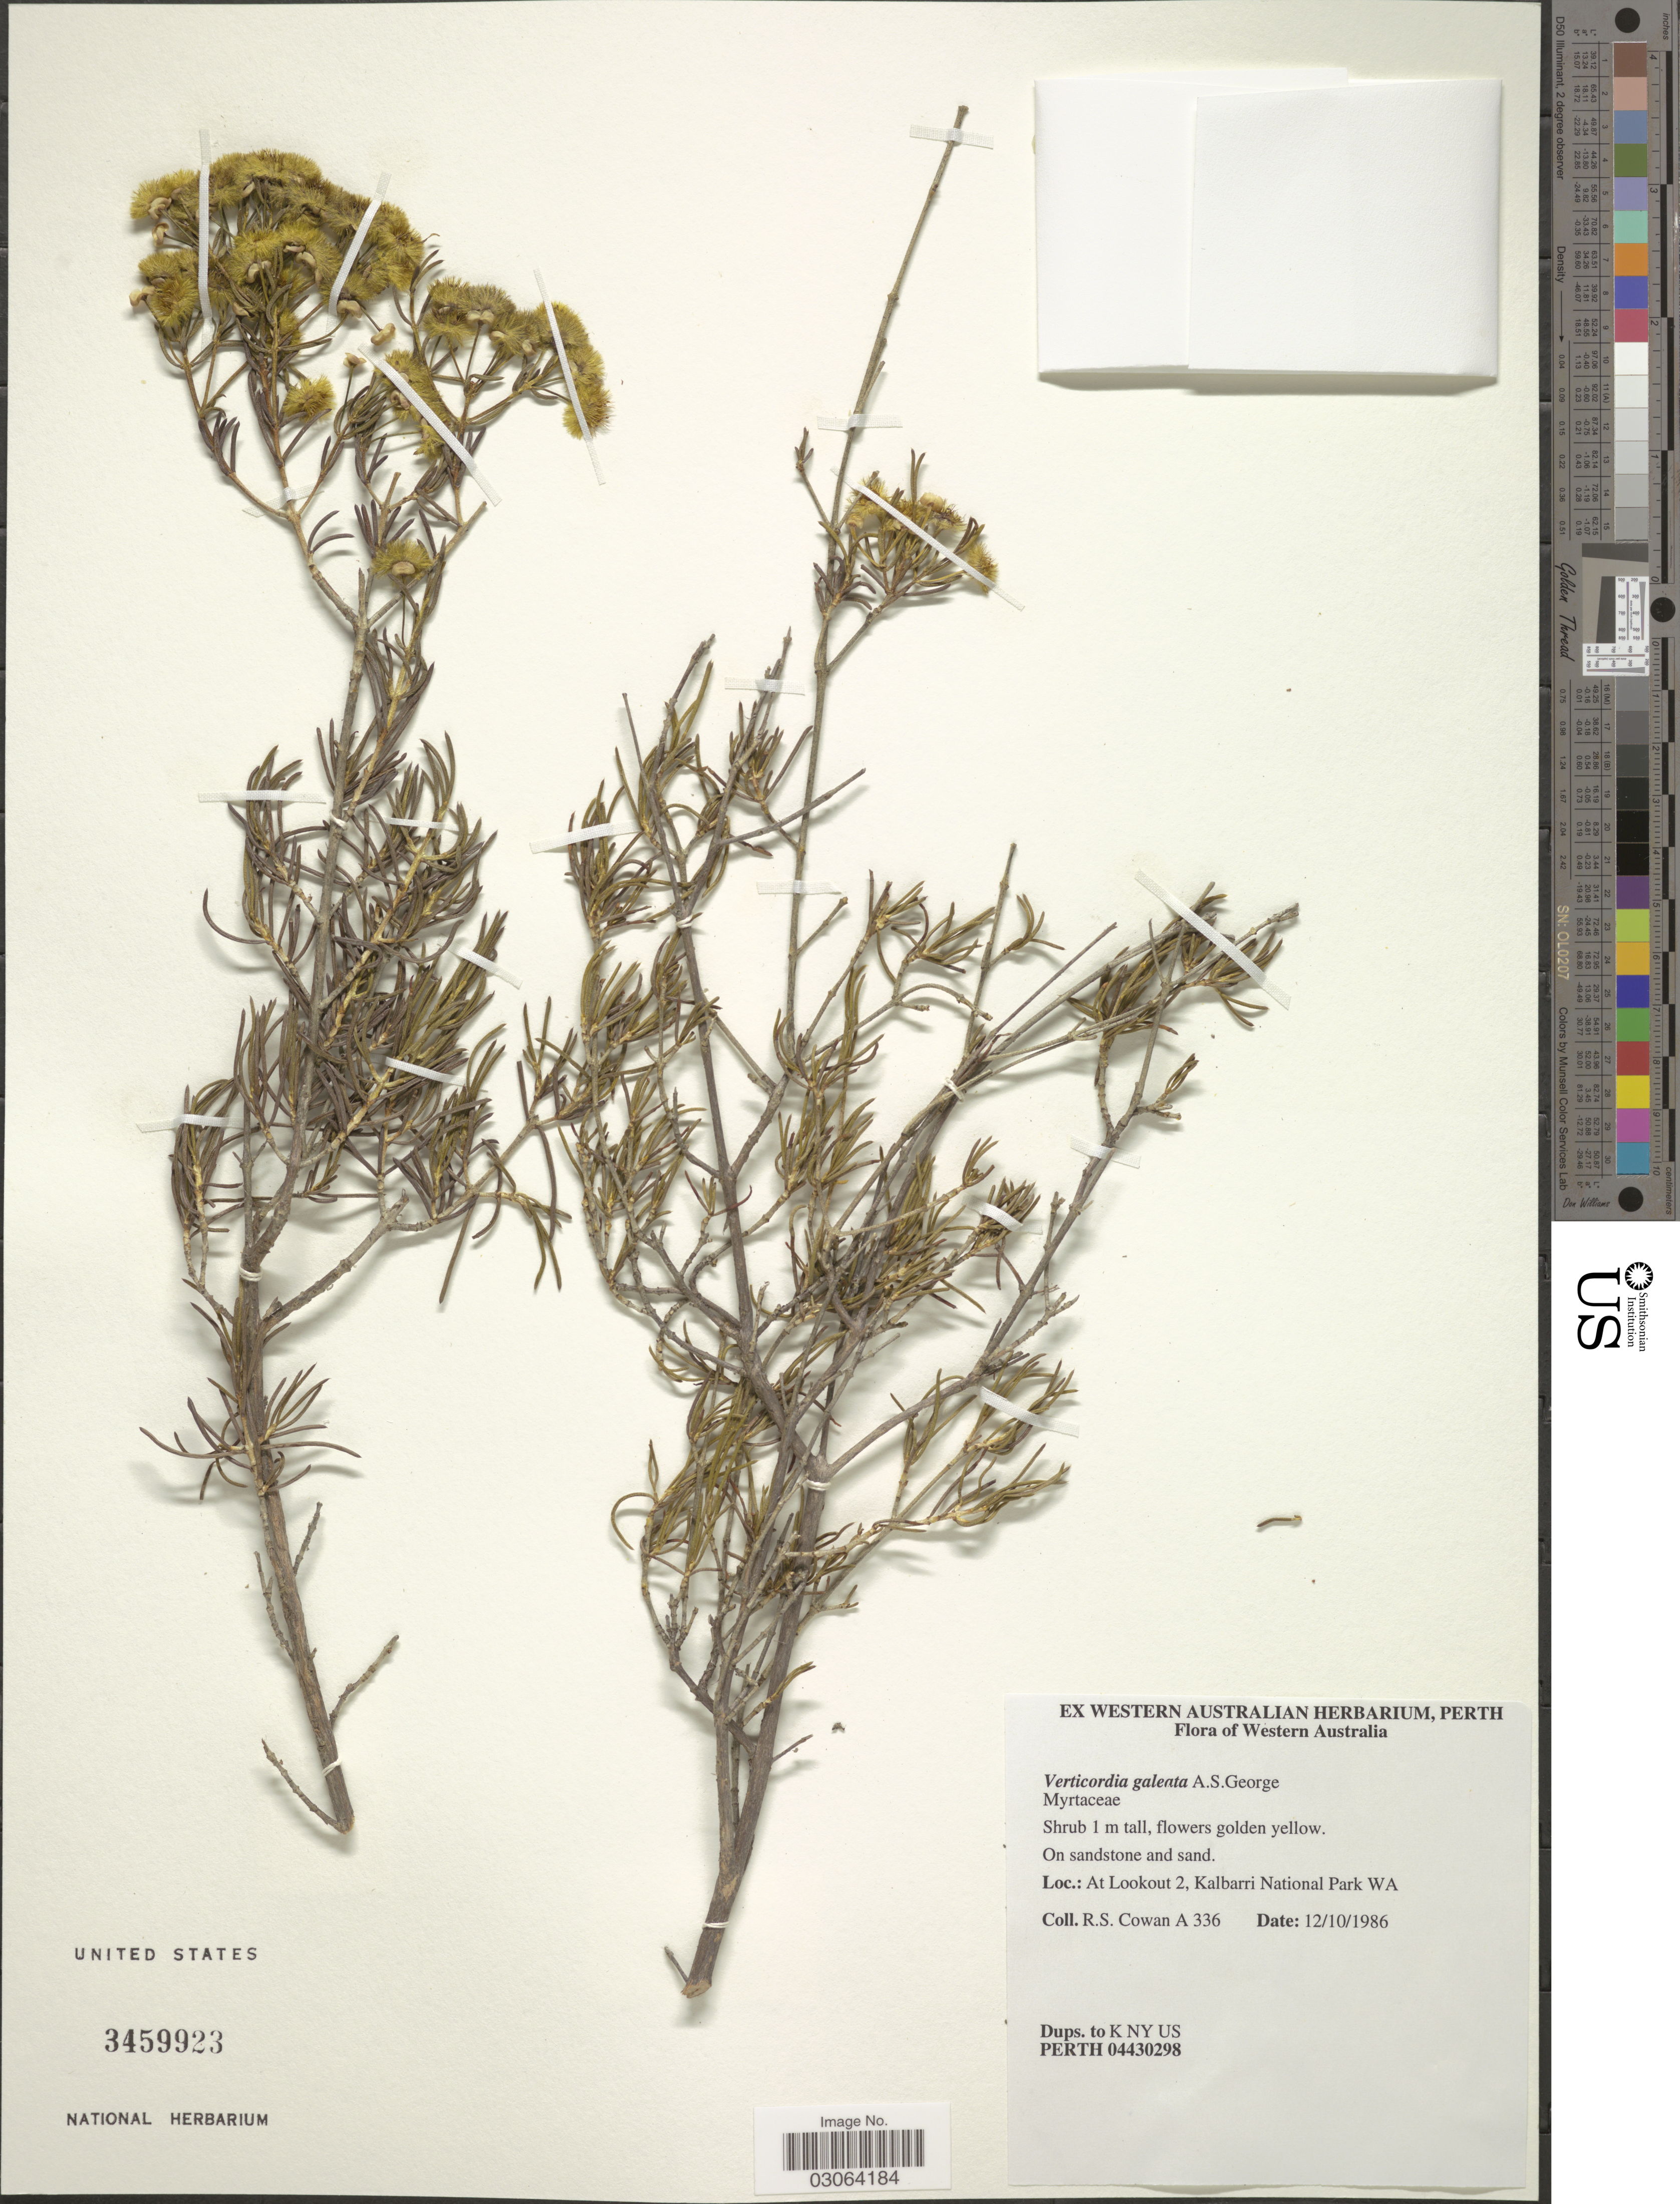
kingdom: Plantae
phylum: Tracheophyta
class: Magnoliopsida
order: Myrtales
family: Myrtaceae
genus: Verticordia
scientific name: Verticordia galeata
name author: A.S. George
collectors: R. S. Cowan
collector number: A +336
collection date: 1986-10-12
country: Australia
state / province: Western Australia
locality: At Lookout 2, Kalbarri National Park WA.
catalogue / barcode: US 3459923